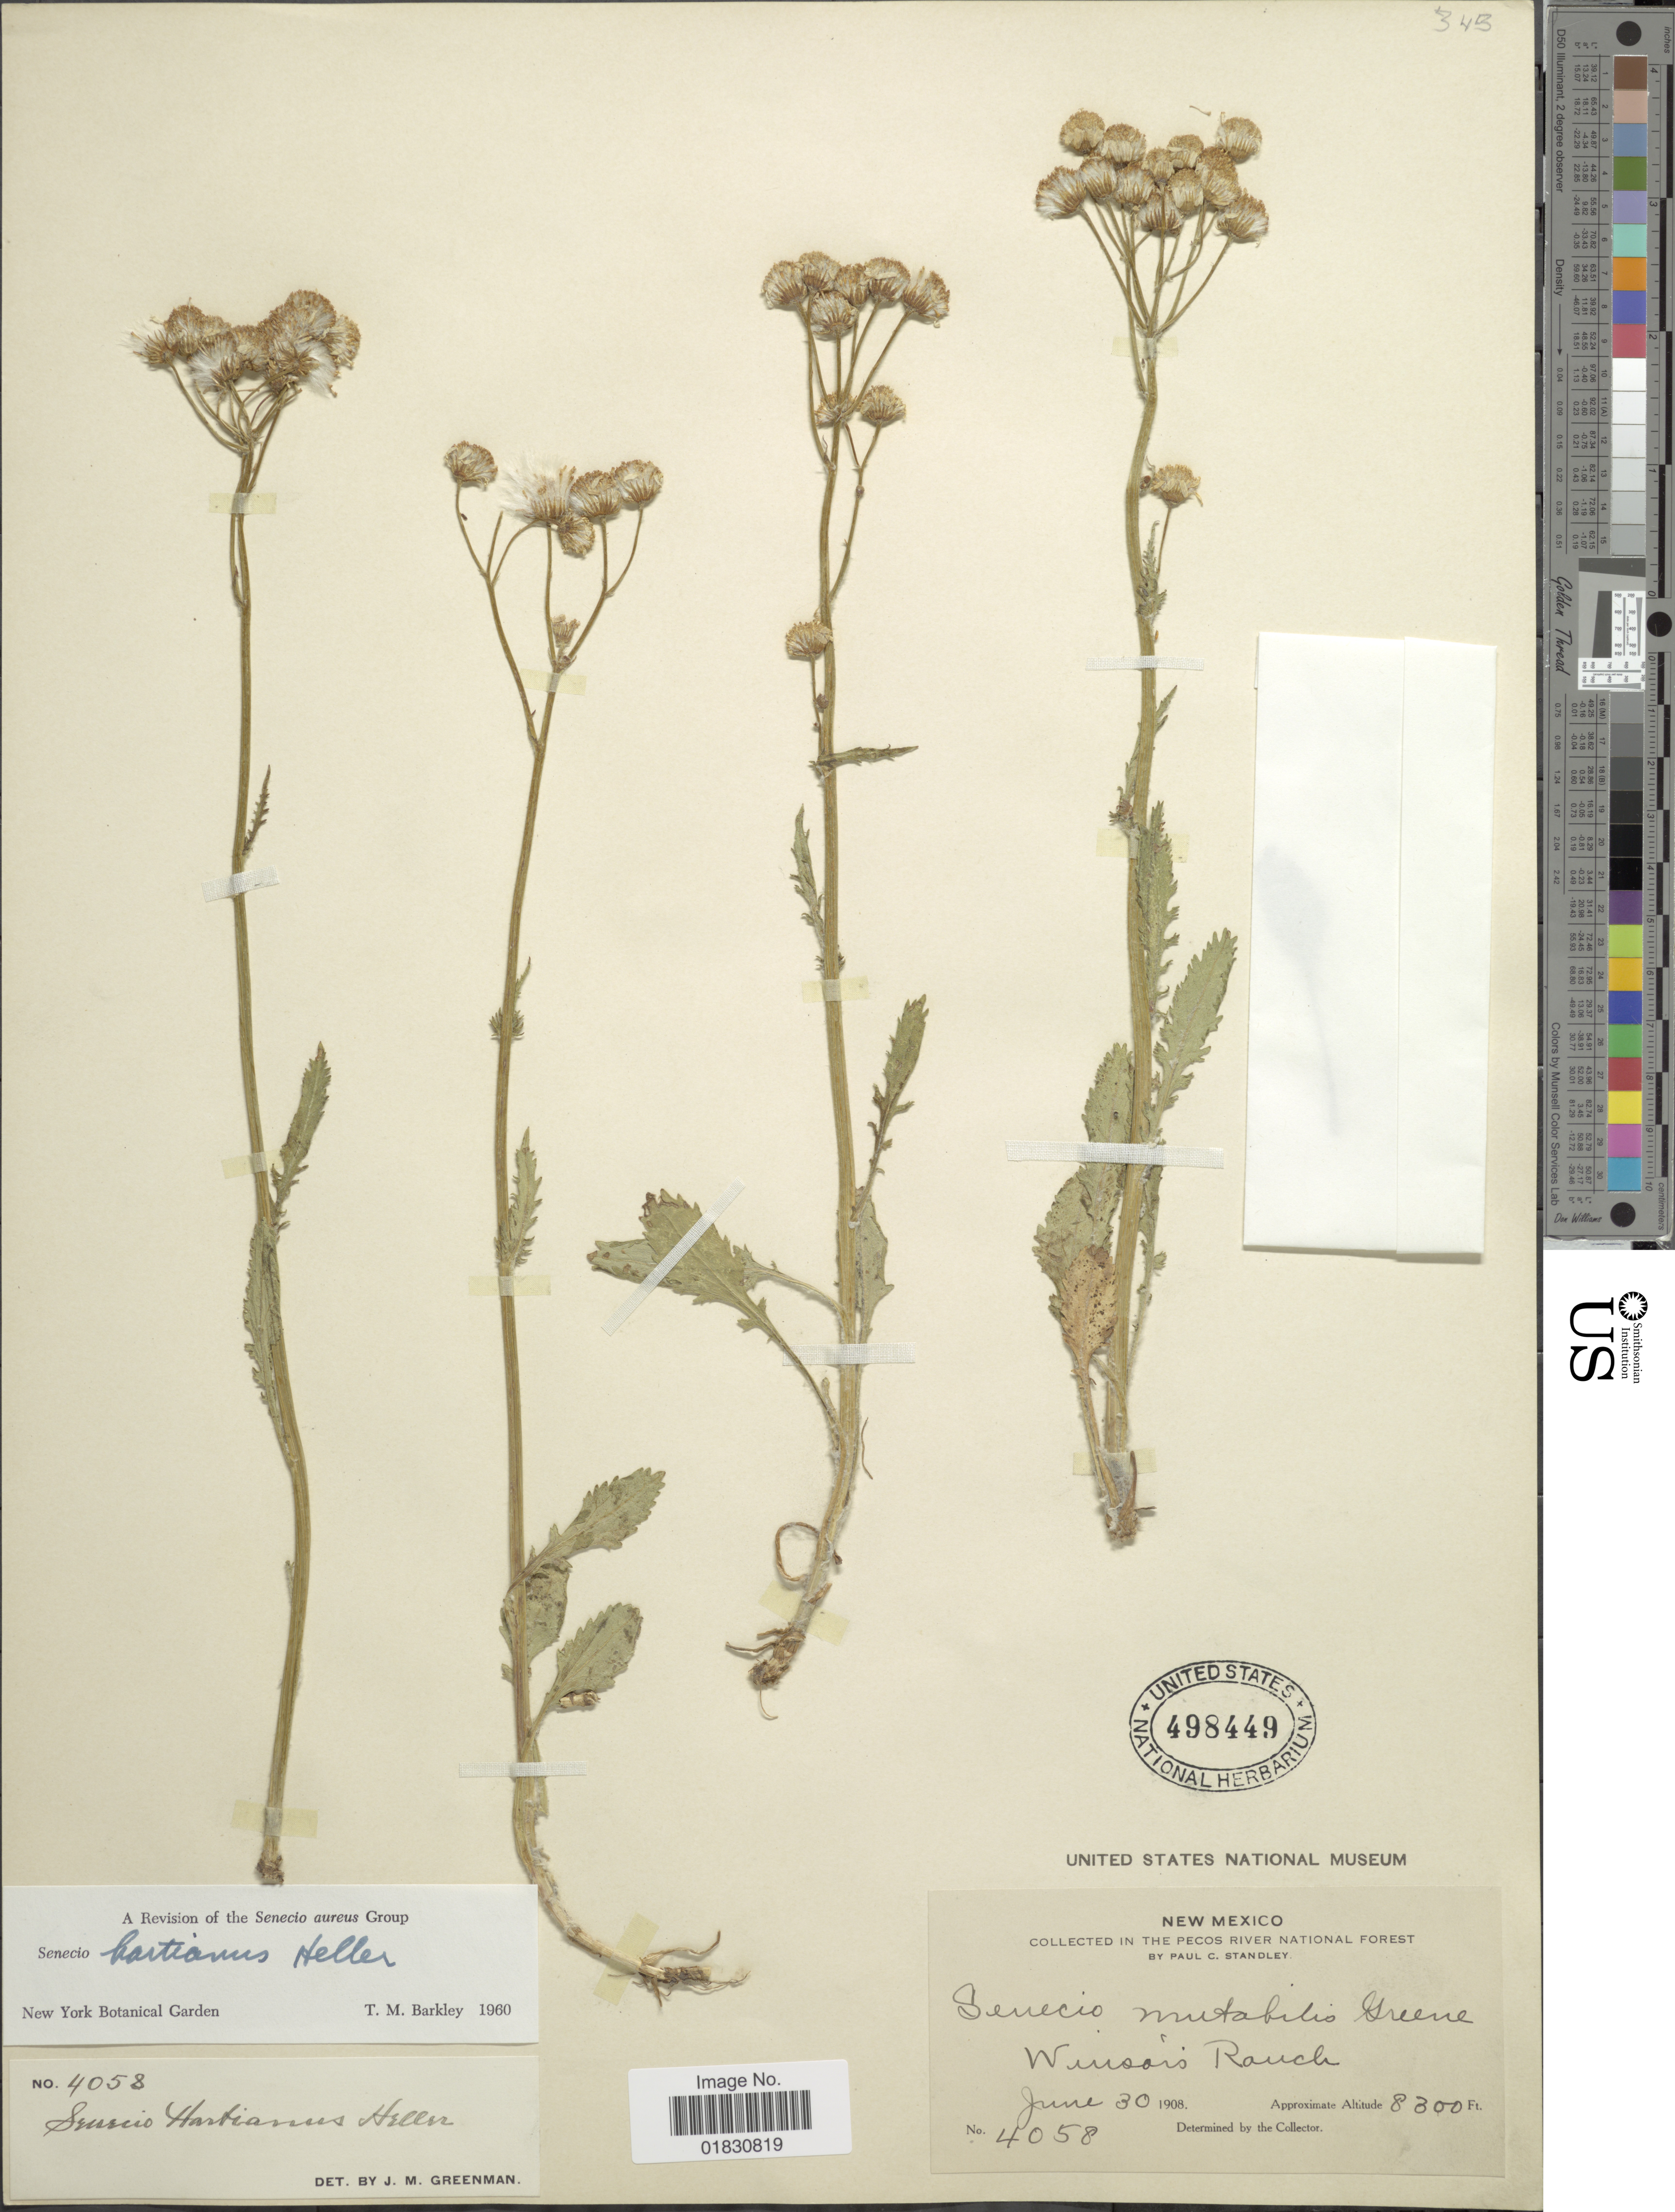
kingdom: Plantae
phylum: Tracheophyta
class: Magnoliopsida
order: Asterales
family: Asteraceae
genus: Packera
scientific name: Packera hartiana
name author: (A. Heller) W.A. Weber & Á. Löve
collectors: P. C. Standley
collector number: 4058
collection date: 1908-06-30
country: United States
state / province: New Mexico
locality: In The Pecos River National Forest, Winsors Ranch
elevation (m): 2530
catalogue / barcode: US 498449